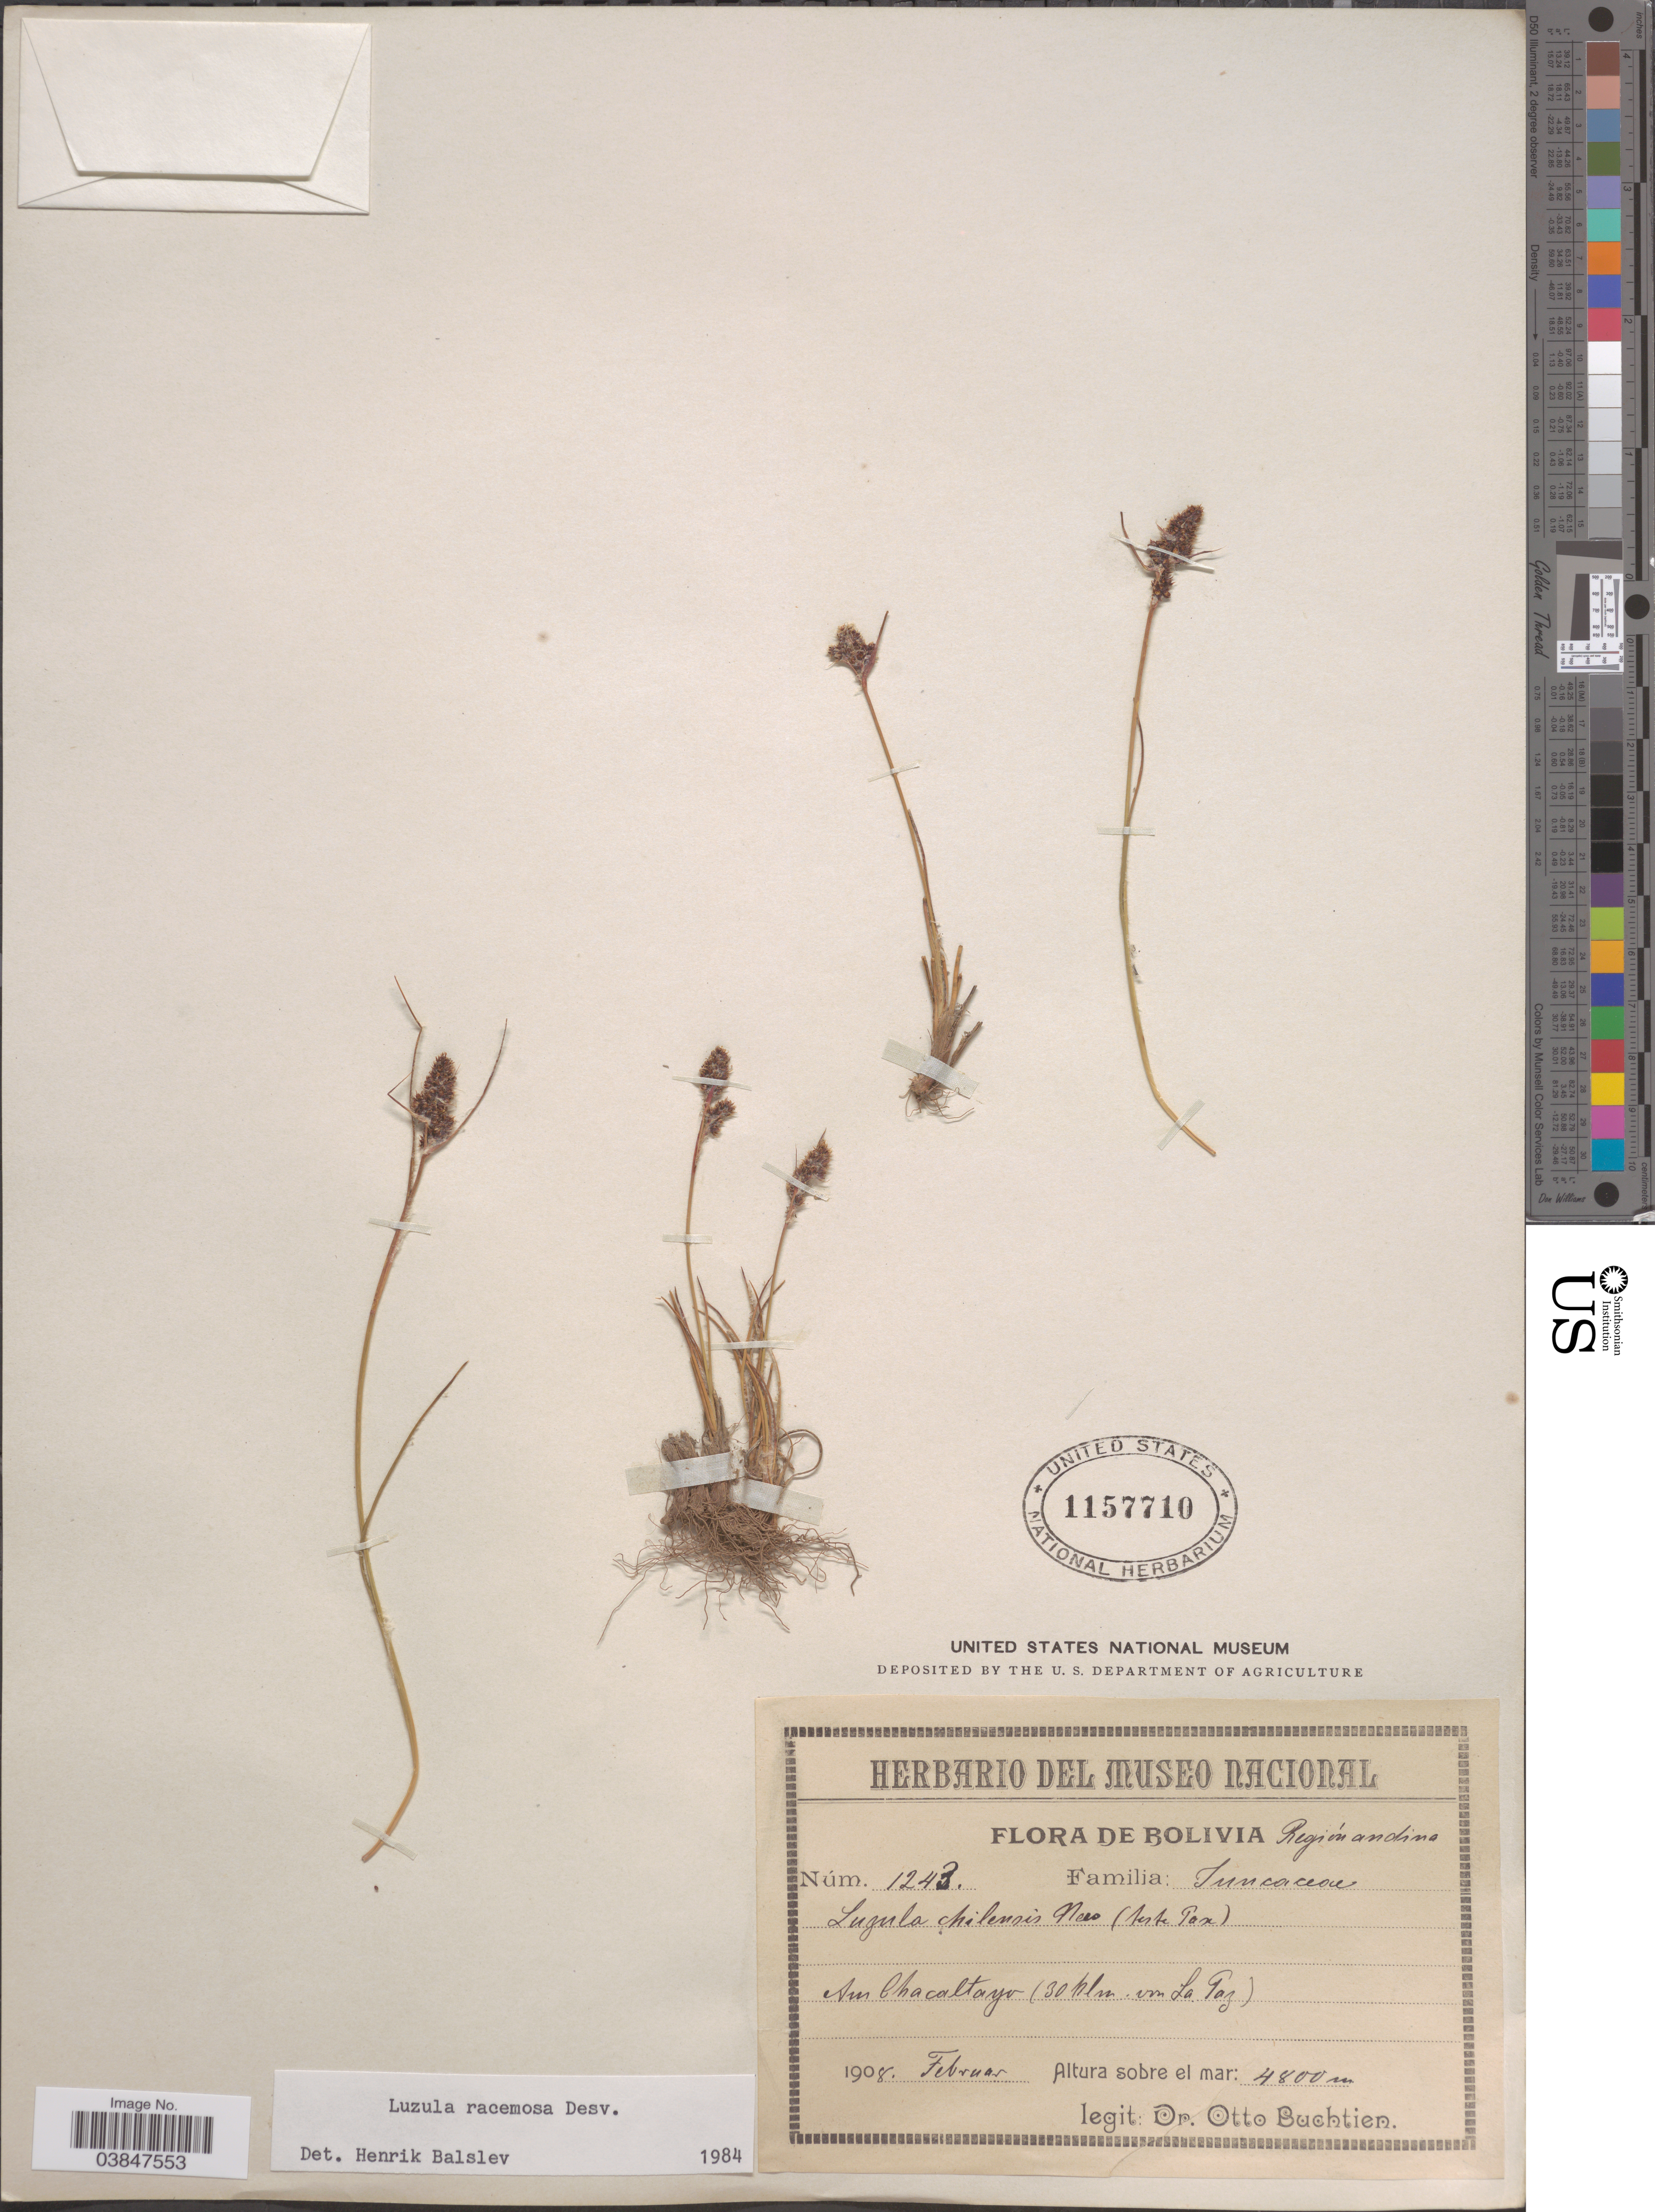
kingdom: Plantae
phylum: Tracheophyta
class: Liliopsida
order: Poales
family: Juncaceae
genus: Luzula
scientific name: Luzula racemosa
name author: Desv.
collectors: O. Buchtien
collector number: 1243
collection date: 1908-02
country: Bolivia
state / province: La Paz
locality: Región andina. Am Chacaltayo (30 klm. von La Paz).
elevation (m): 4800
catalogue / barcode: US 1157710